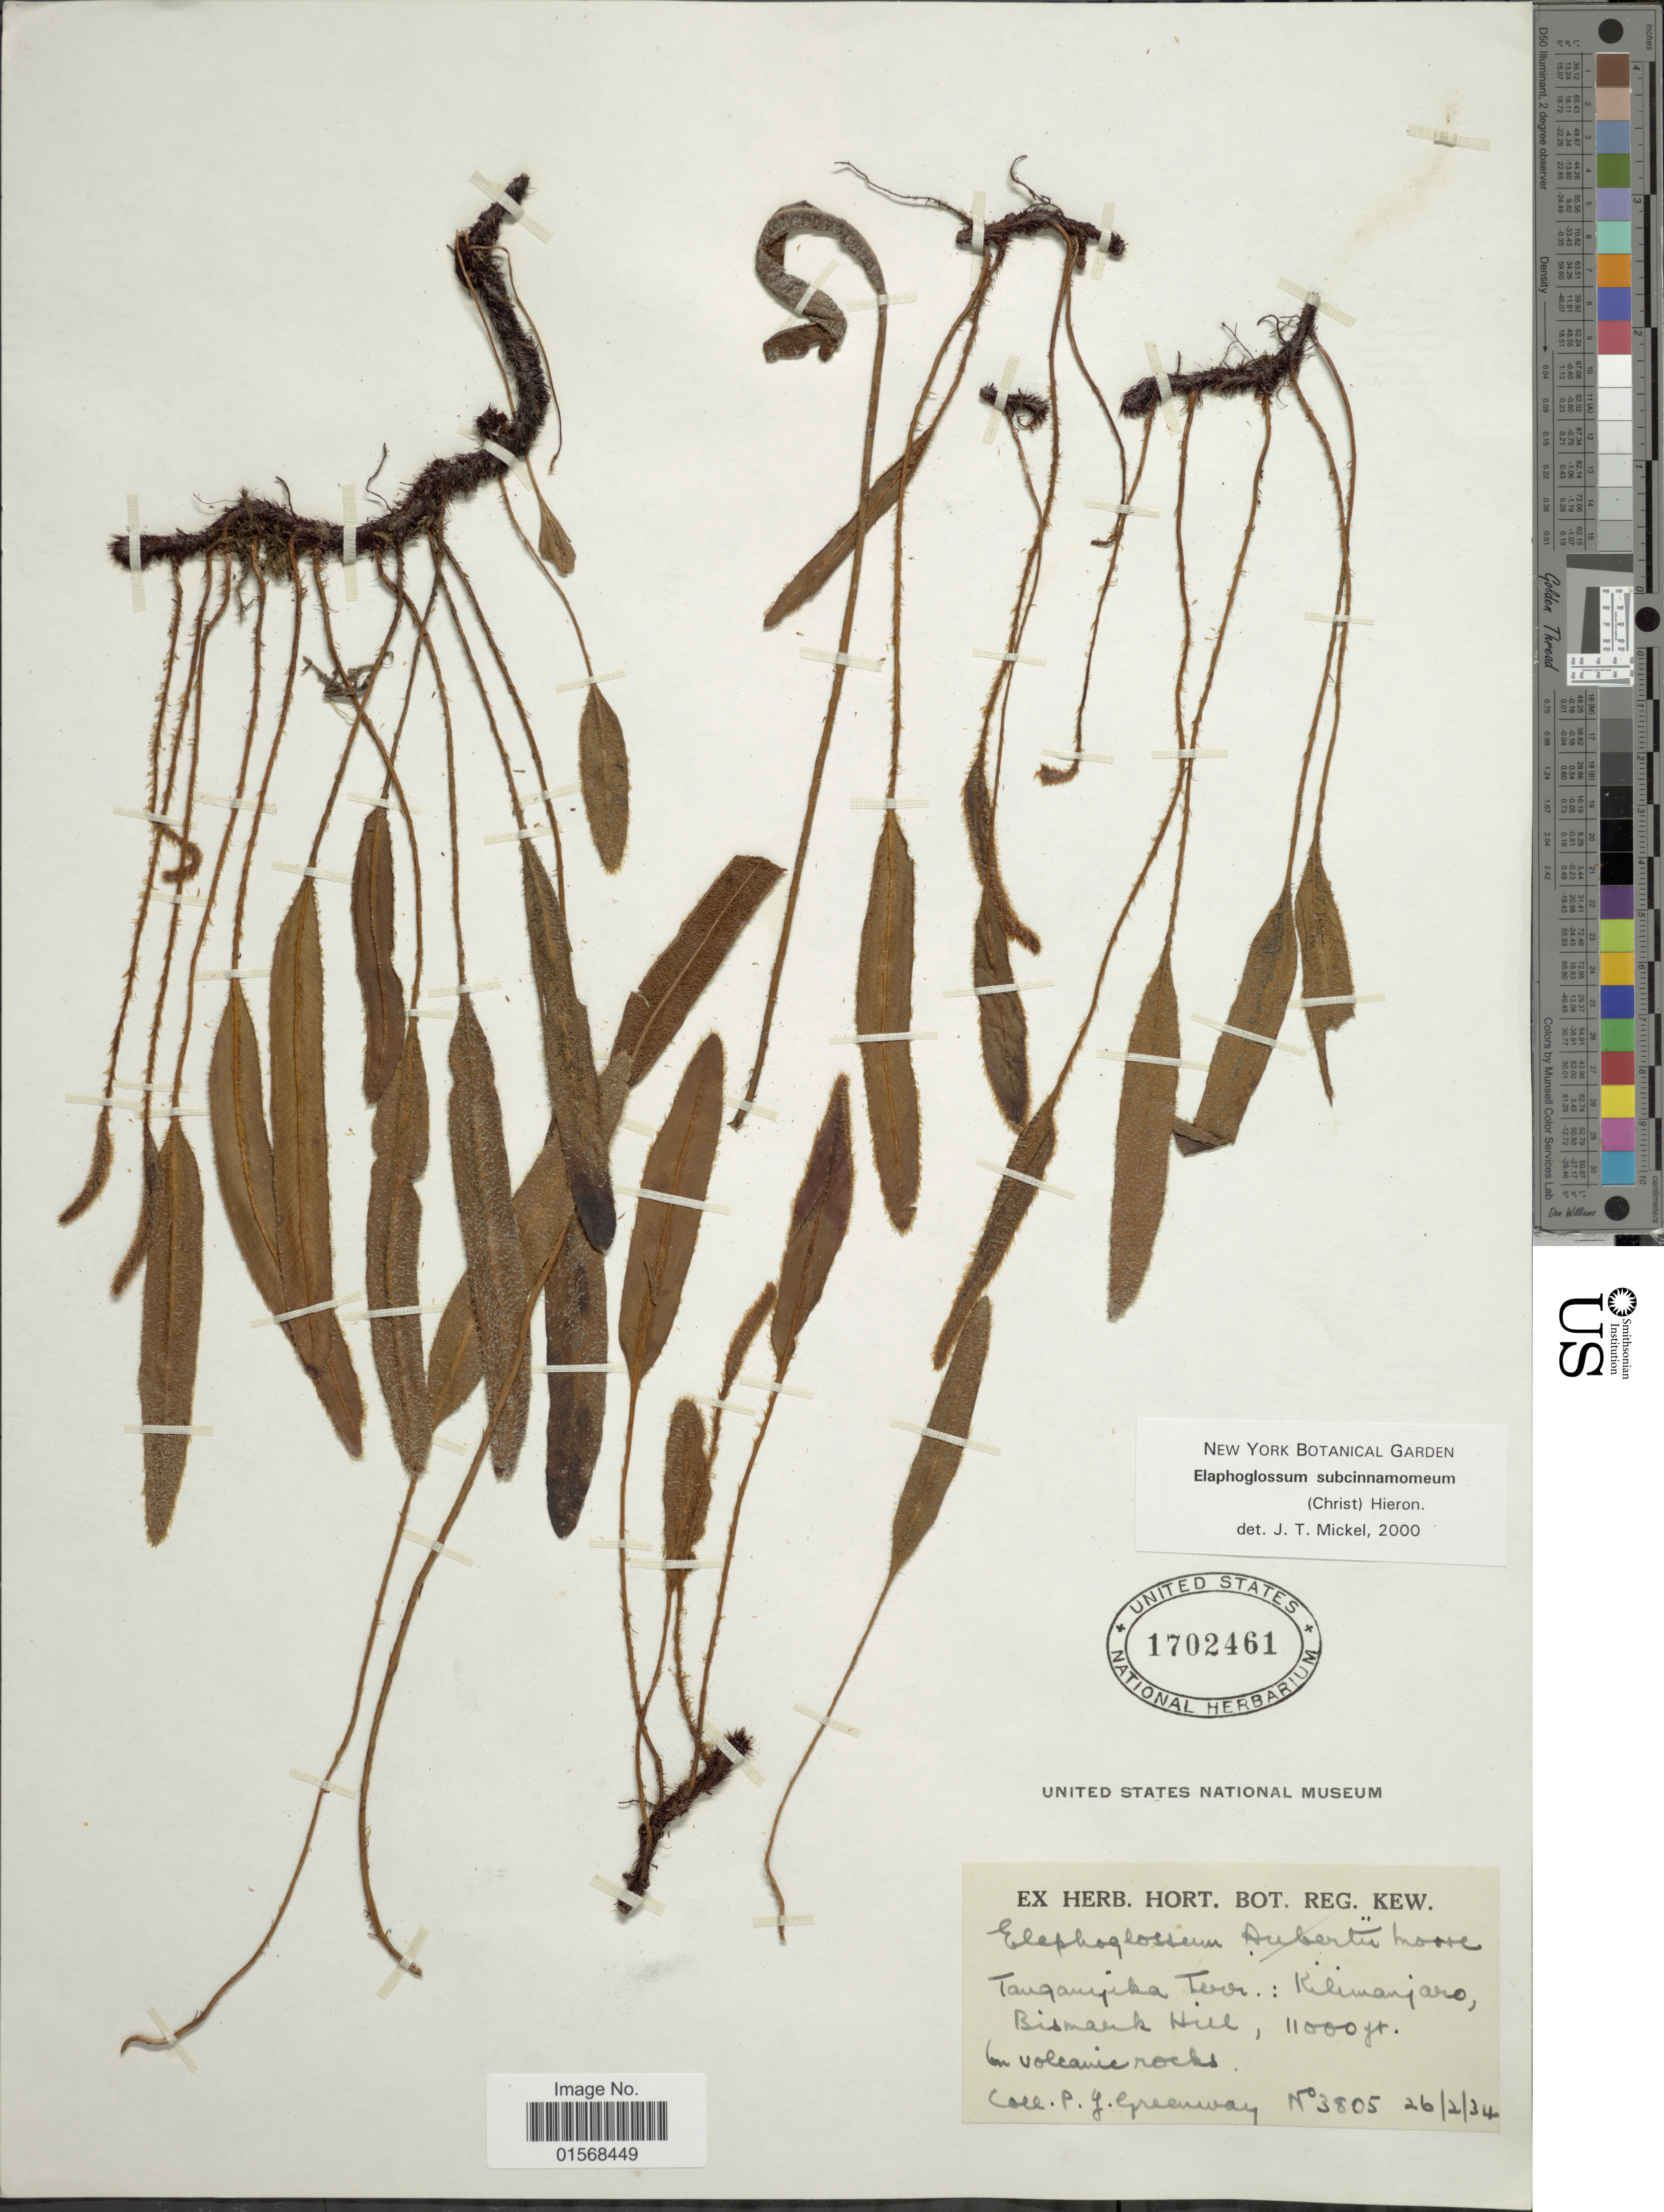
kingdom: Plantae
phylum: Tracheophyta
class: Polypodiopsida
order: Polypodiales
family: Dryopteridaceae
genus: Elaphoglossum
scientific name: Elaphoglossum subcinnamomeum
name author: Hieron.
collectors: P. J. Greenway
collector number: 3805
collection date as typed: Transcribed d/m/y: 26/2/34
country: Tanzania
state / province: Kilimanjaro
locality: Tanganyika Terr.: Kilimanjaro, Bismark Hill.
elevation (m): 3353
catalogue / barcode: US 1702461